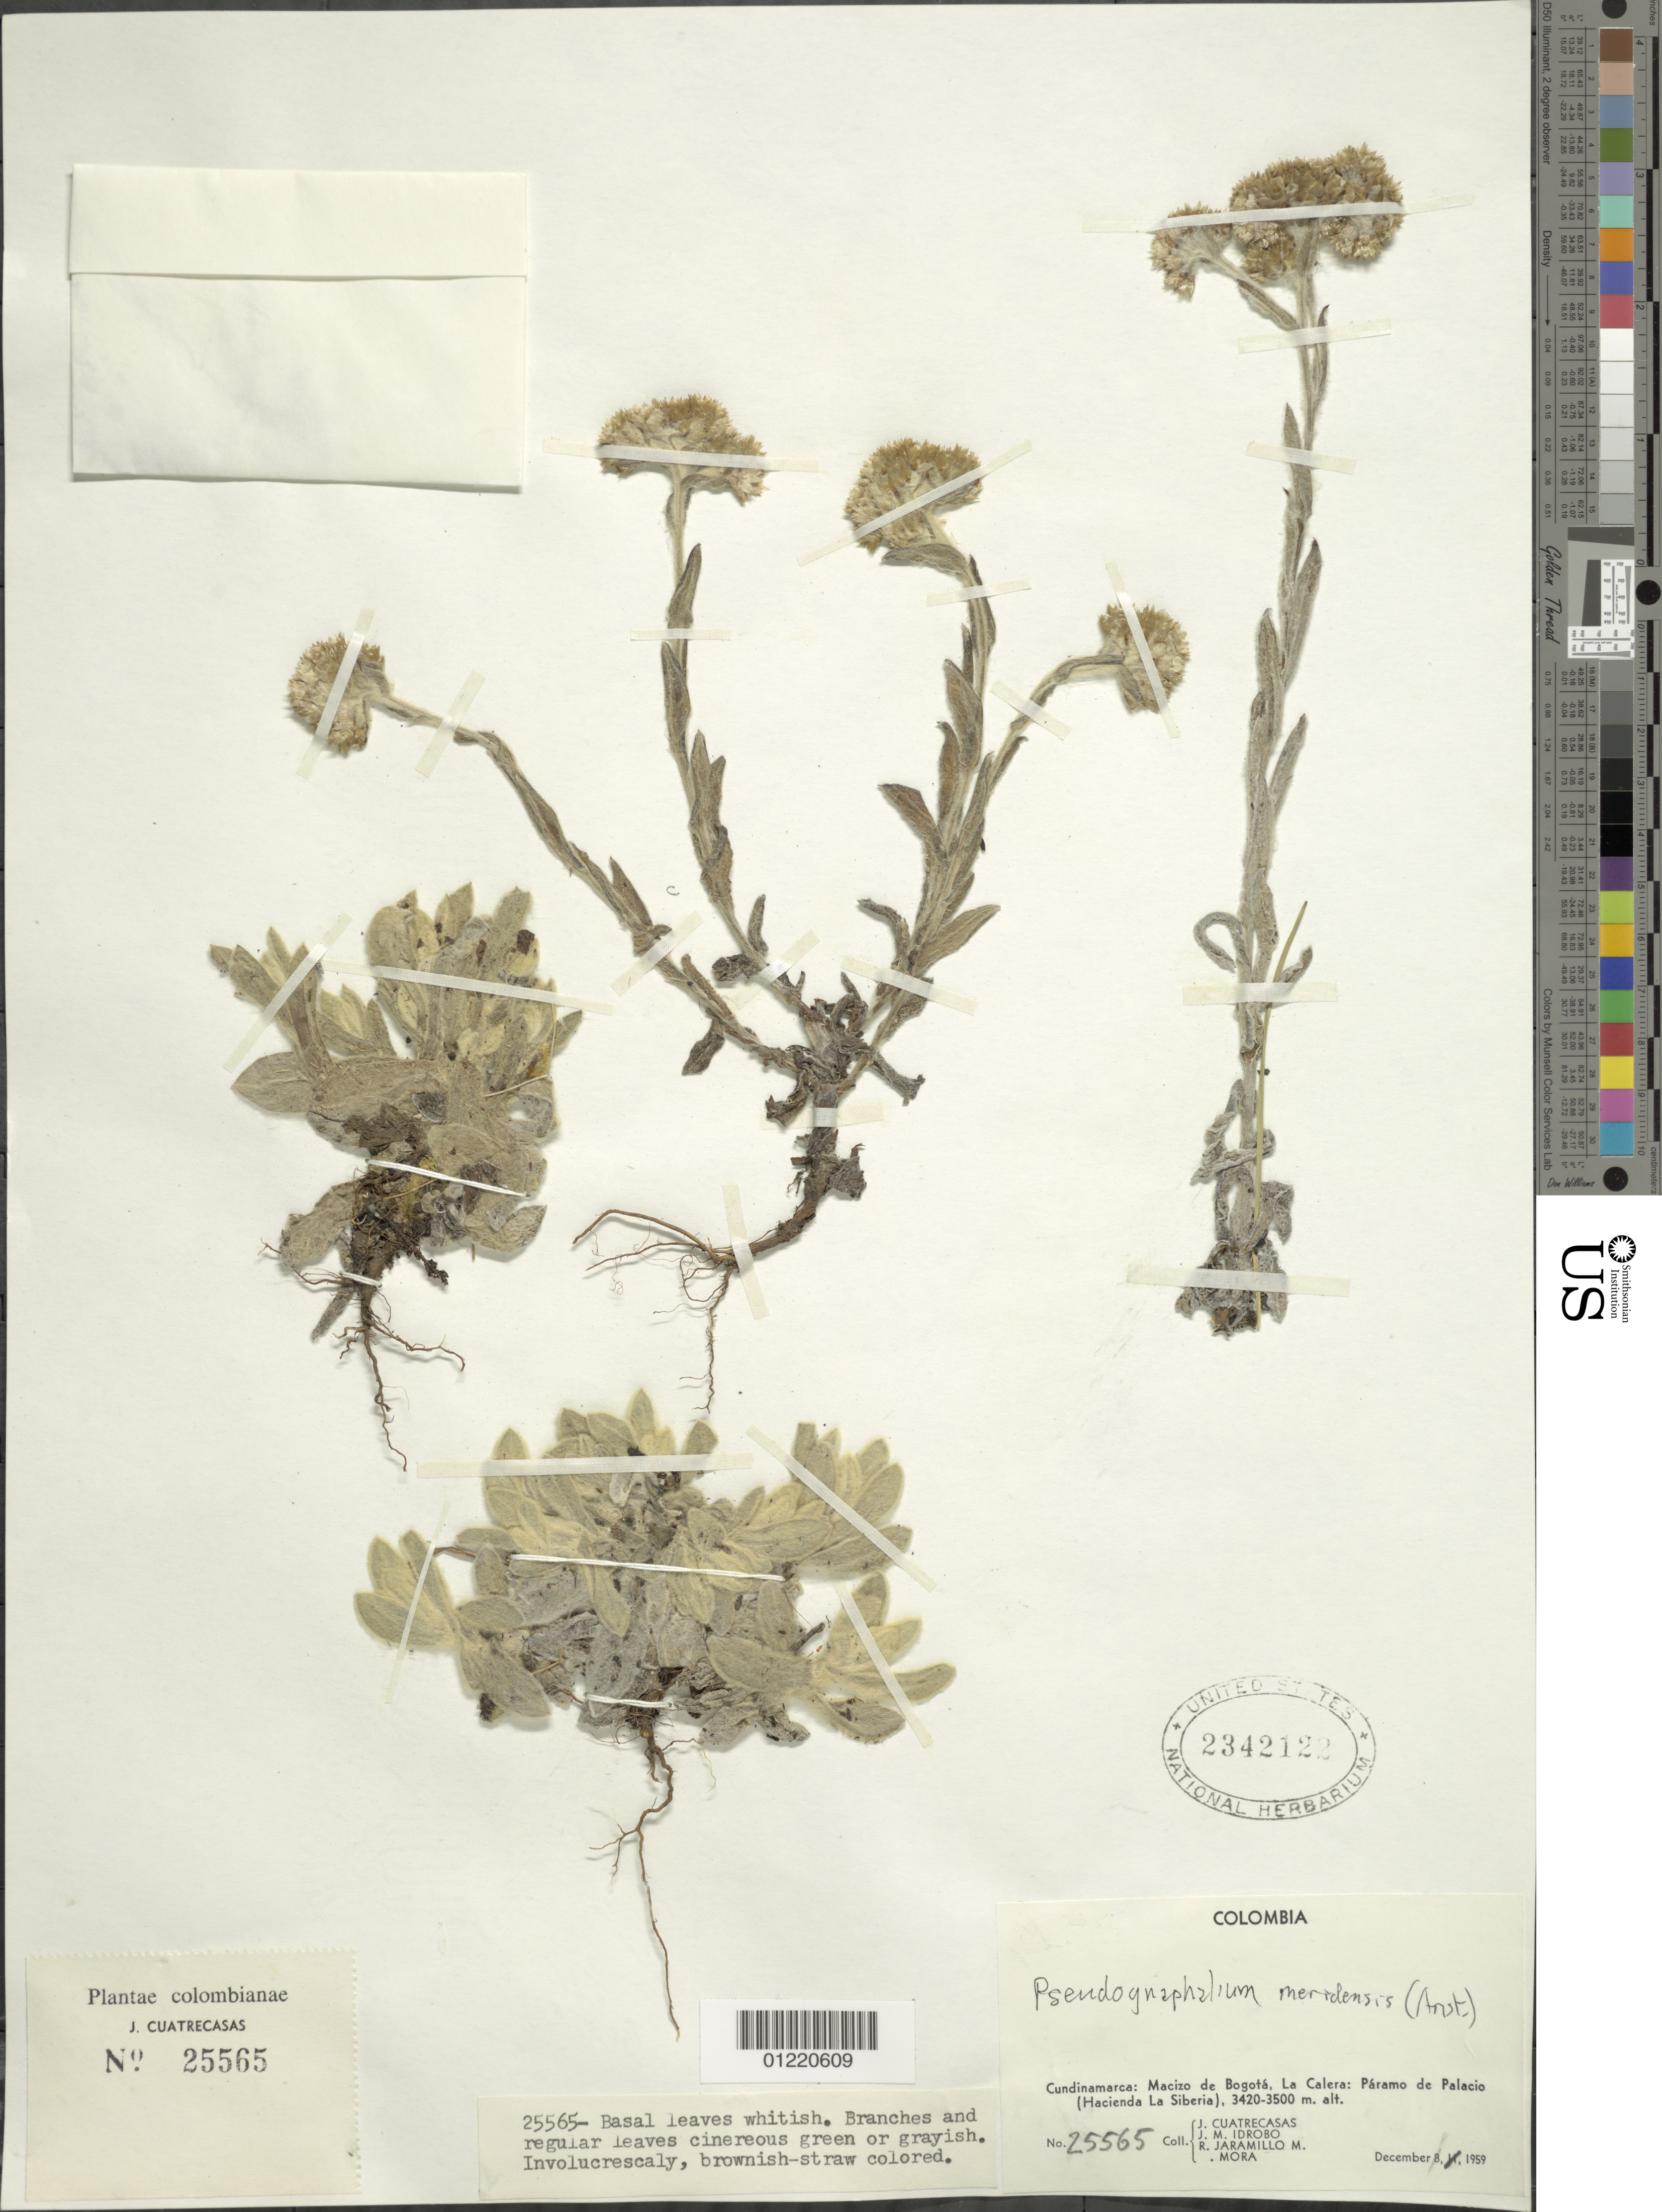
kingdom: Plantae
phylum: Tracheophyta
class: Magnoliopsida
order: Asterales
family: Asteraceae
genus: Pseudognaphalium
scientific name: Pseudognaphalium meridensis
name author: (Aristeg.)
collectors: J. Cuatrecasas, J. M. Idrobo, R. Jaramillo M. & L. Mora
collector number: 25565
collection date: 1959-12-08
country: Colombia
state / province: Cundinamarca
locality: Macizo de Bogotá: La Calera: Páramo de Palacio (Hacienda La Siberia), subparamo.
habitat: Paramo.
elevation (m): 3420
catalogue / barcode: US 2342122